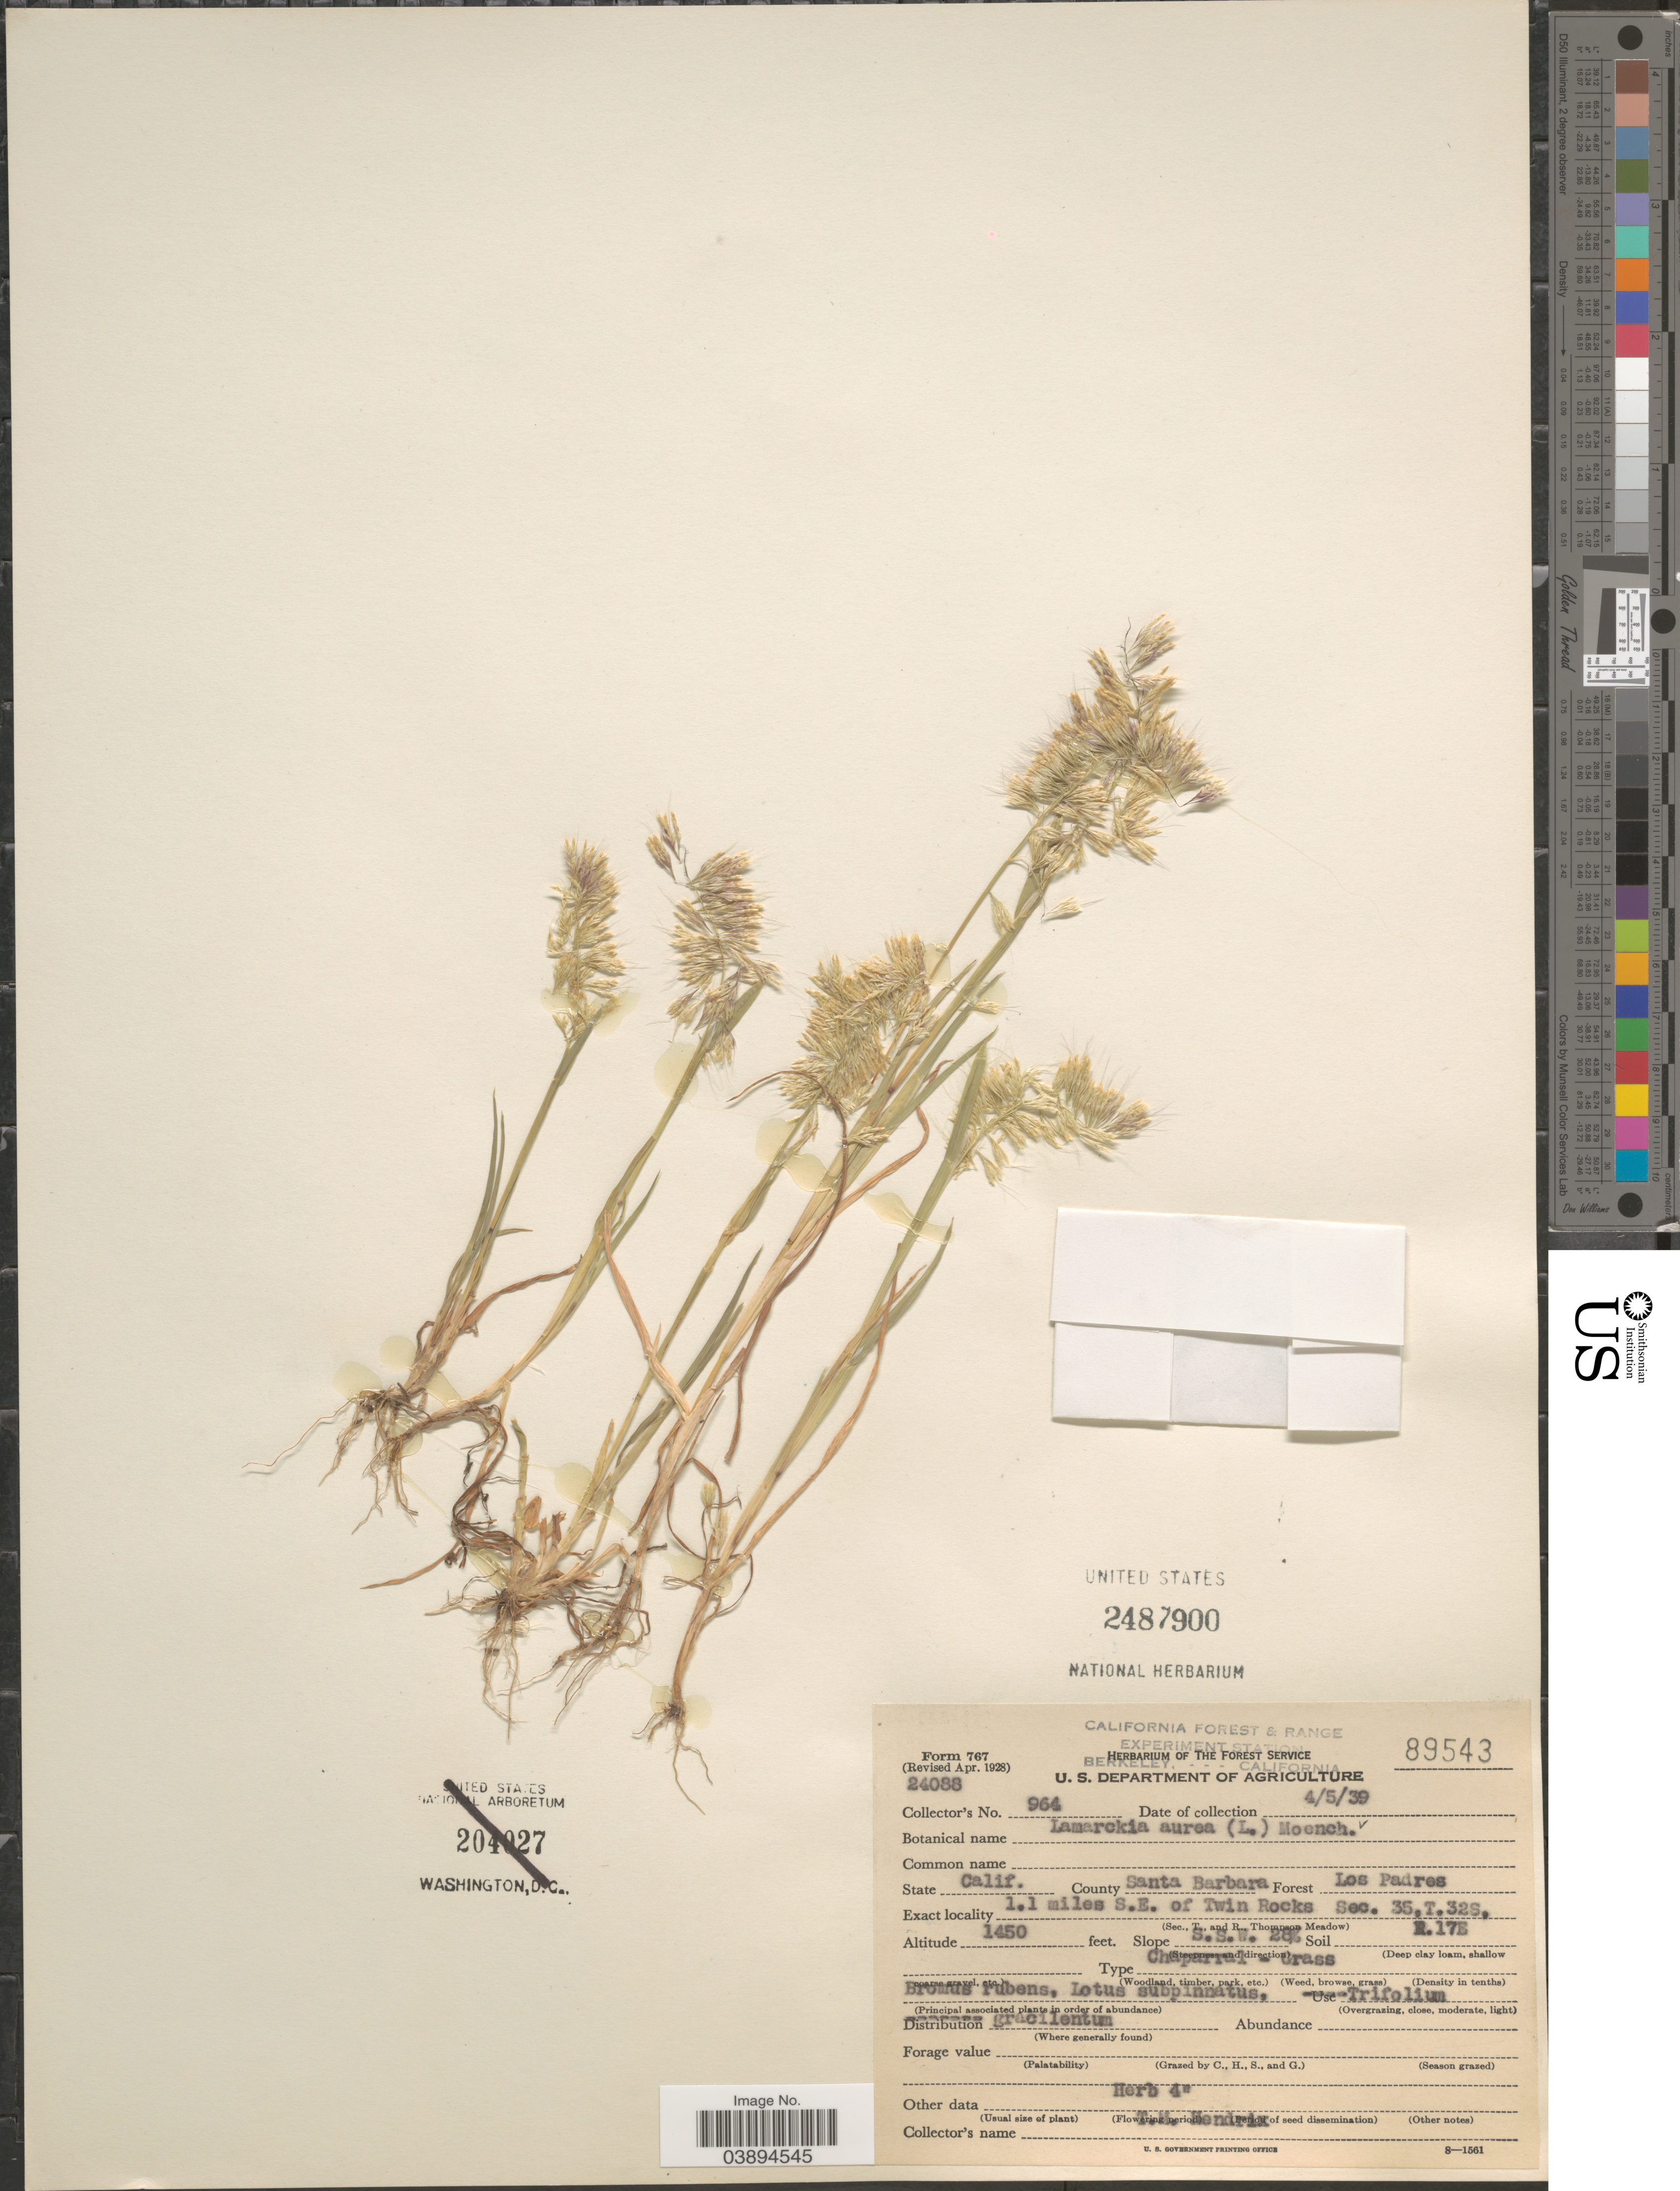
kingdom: Plantae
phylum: Tracheophyta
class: Liliopsida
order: Poales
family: Poaceae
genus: Lamarckia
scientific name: Lamarckia aurea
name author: (L.) Moench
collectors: T. Hendrix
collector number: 964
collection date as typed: Transcribed d/m/y: 5/4/39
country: United States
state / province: California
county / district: Santa Barbara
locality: County Santa Barbara. Forest Los Padres. 1.1 miles S.E. of Twin Rocks Sec. 35, T. 32S, R.17E. S.S.W. 28%.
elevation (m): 442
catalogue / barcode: US 2487900